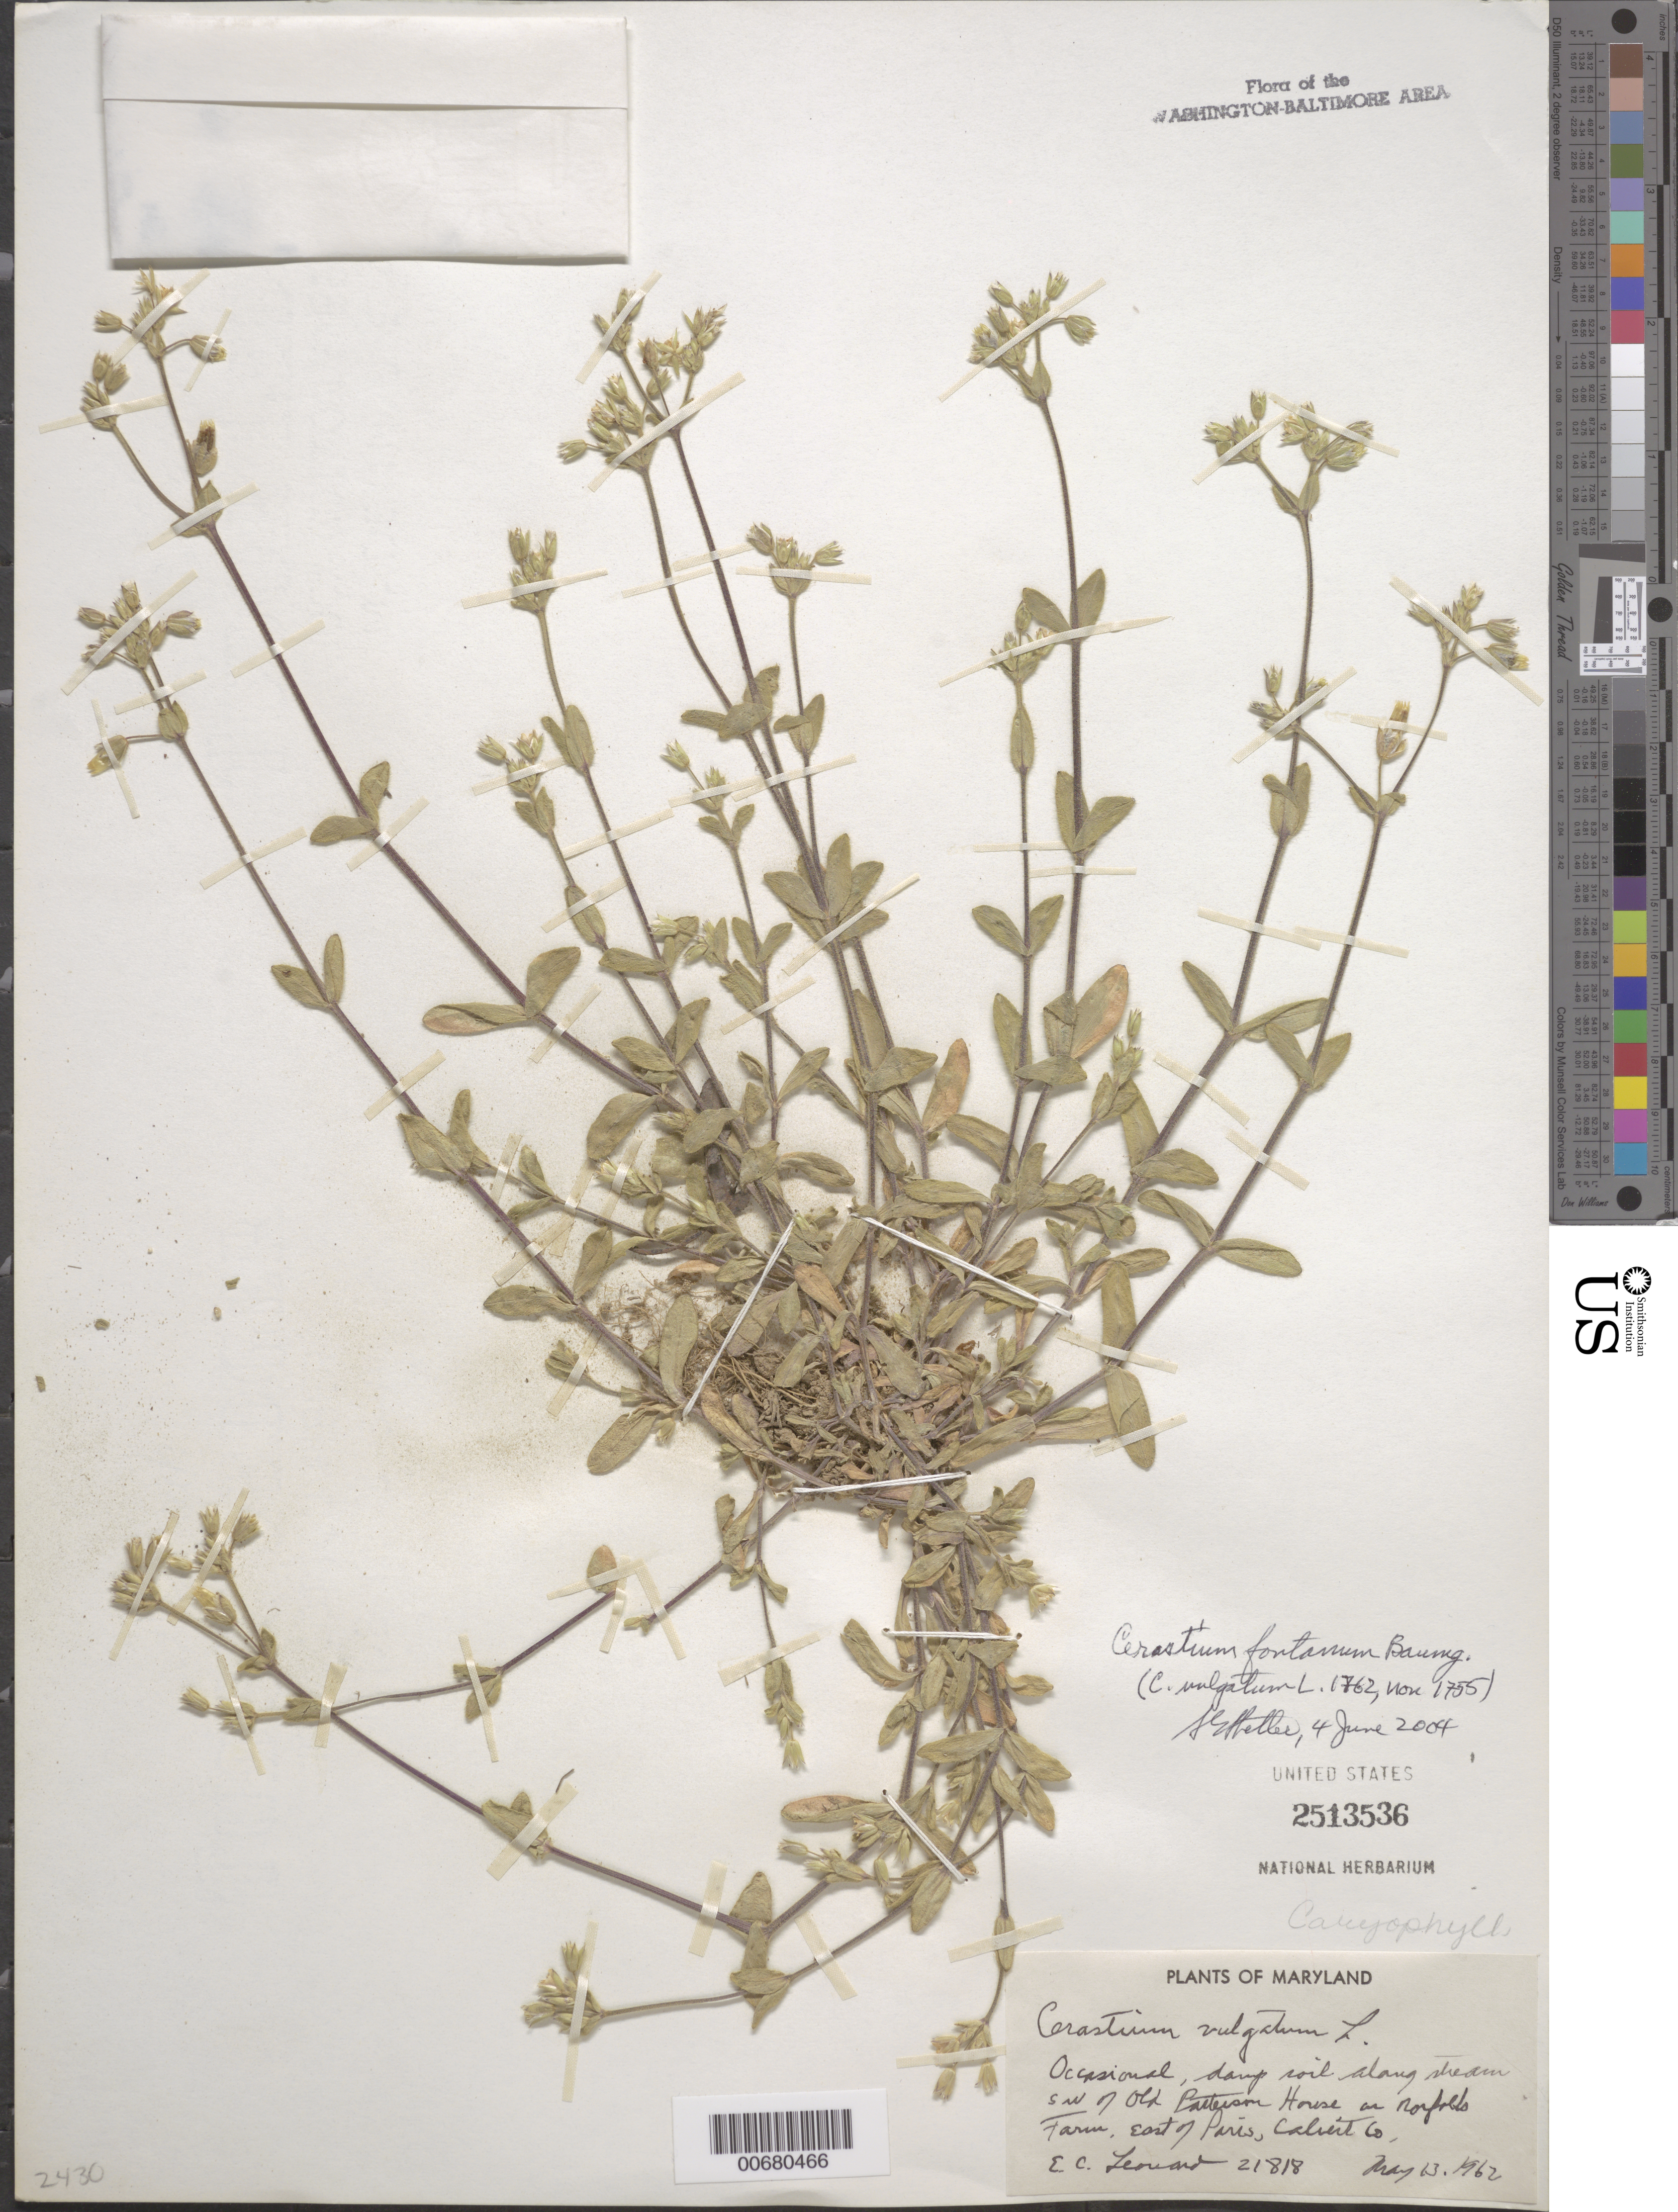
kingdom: Plantae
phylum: Tracheophyta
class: Magnoliopsida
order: Caryophyllales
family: Caryophyllaceae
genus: Cerastium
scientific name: Cerastium fontanum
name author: Baumg.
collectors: E. C. Leonard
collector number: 21818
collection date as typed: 13 May 1962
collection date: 1962-05-13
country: United States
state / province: Maryland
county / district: Calvert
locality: SW of Old Patterson House on Norfolk Farm, E of Paris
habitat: Occasional, damp soil along stream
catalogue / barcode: US 2513536